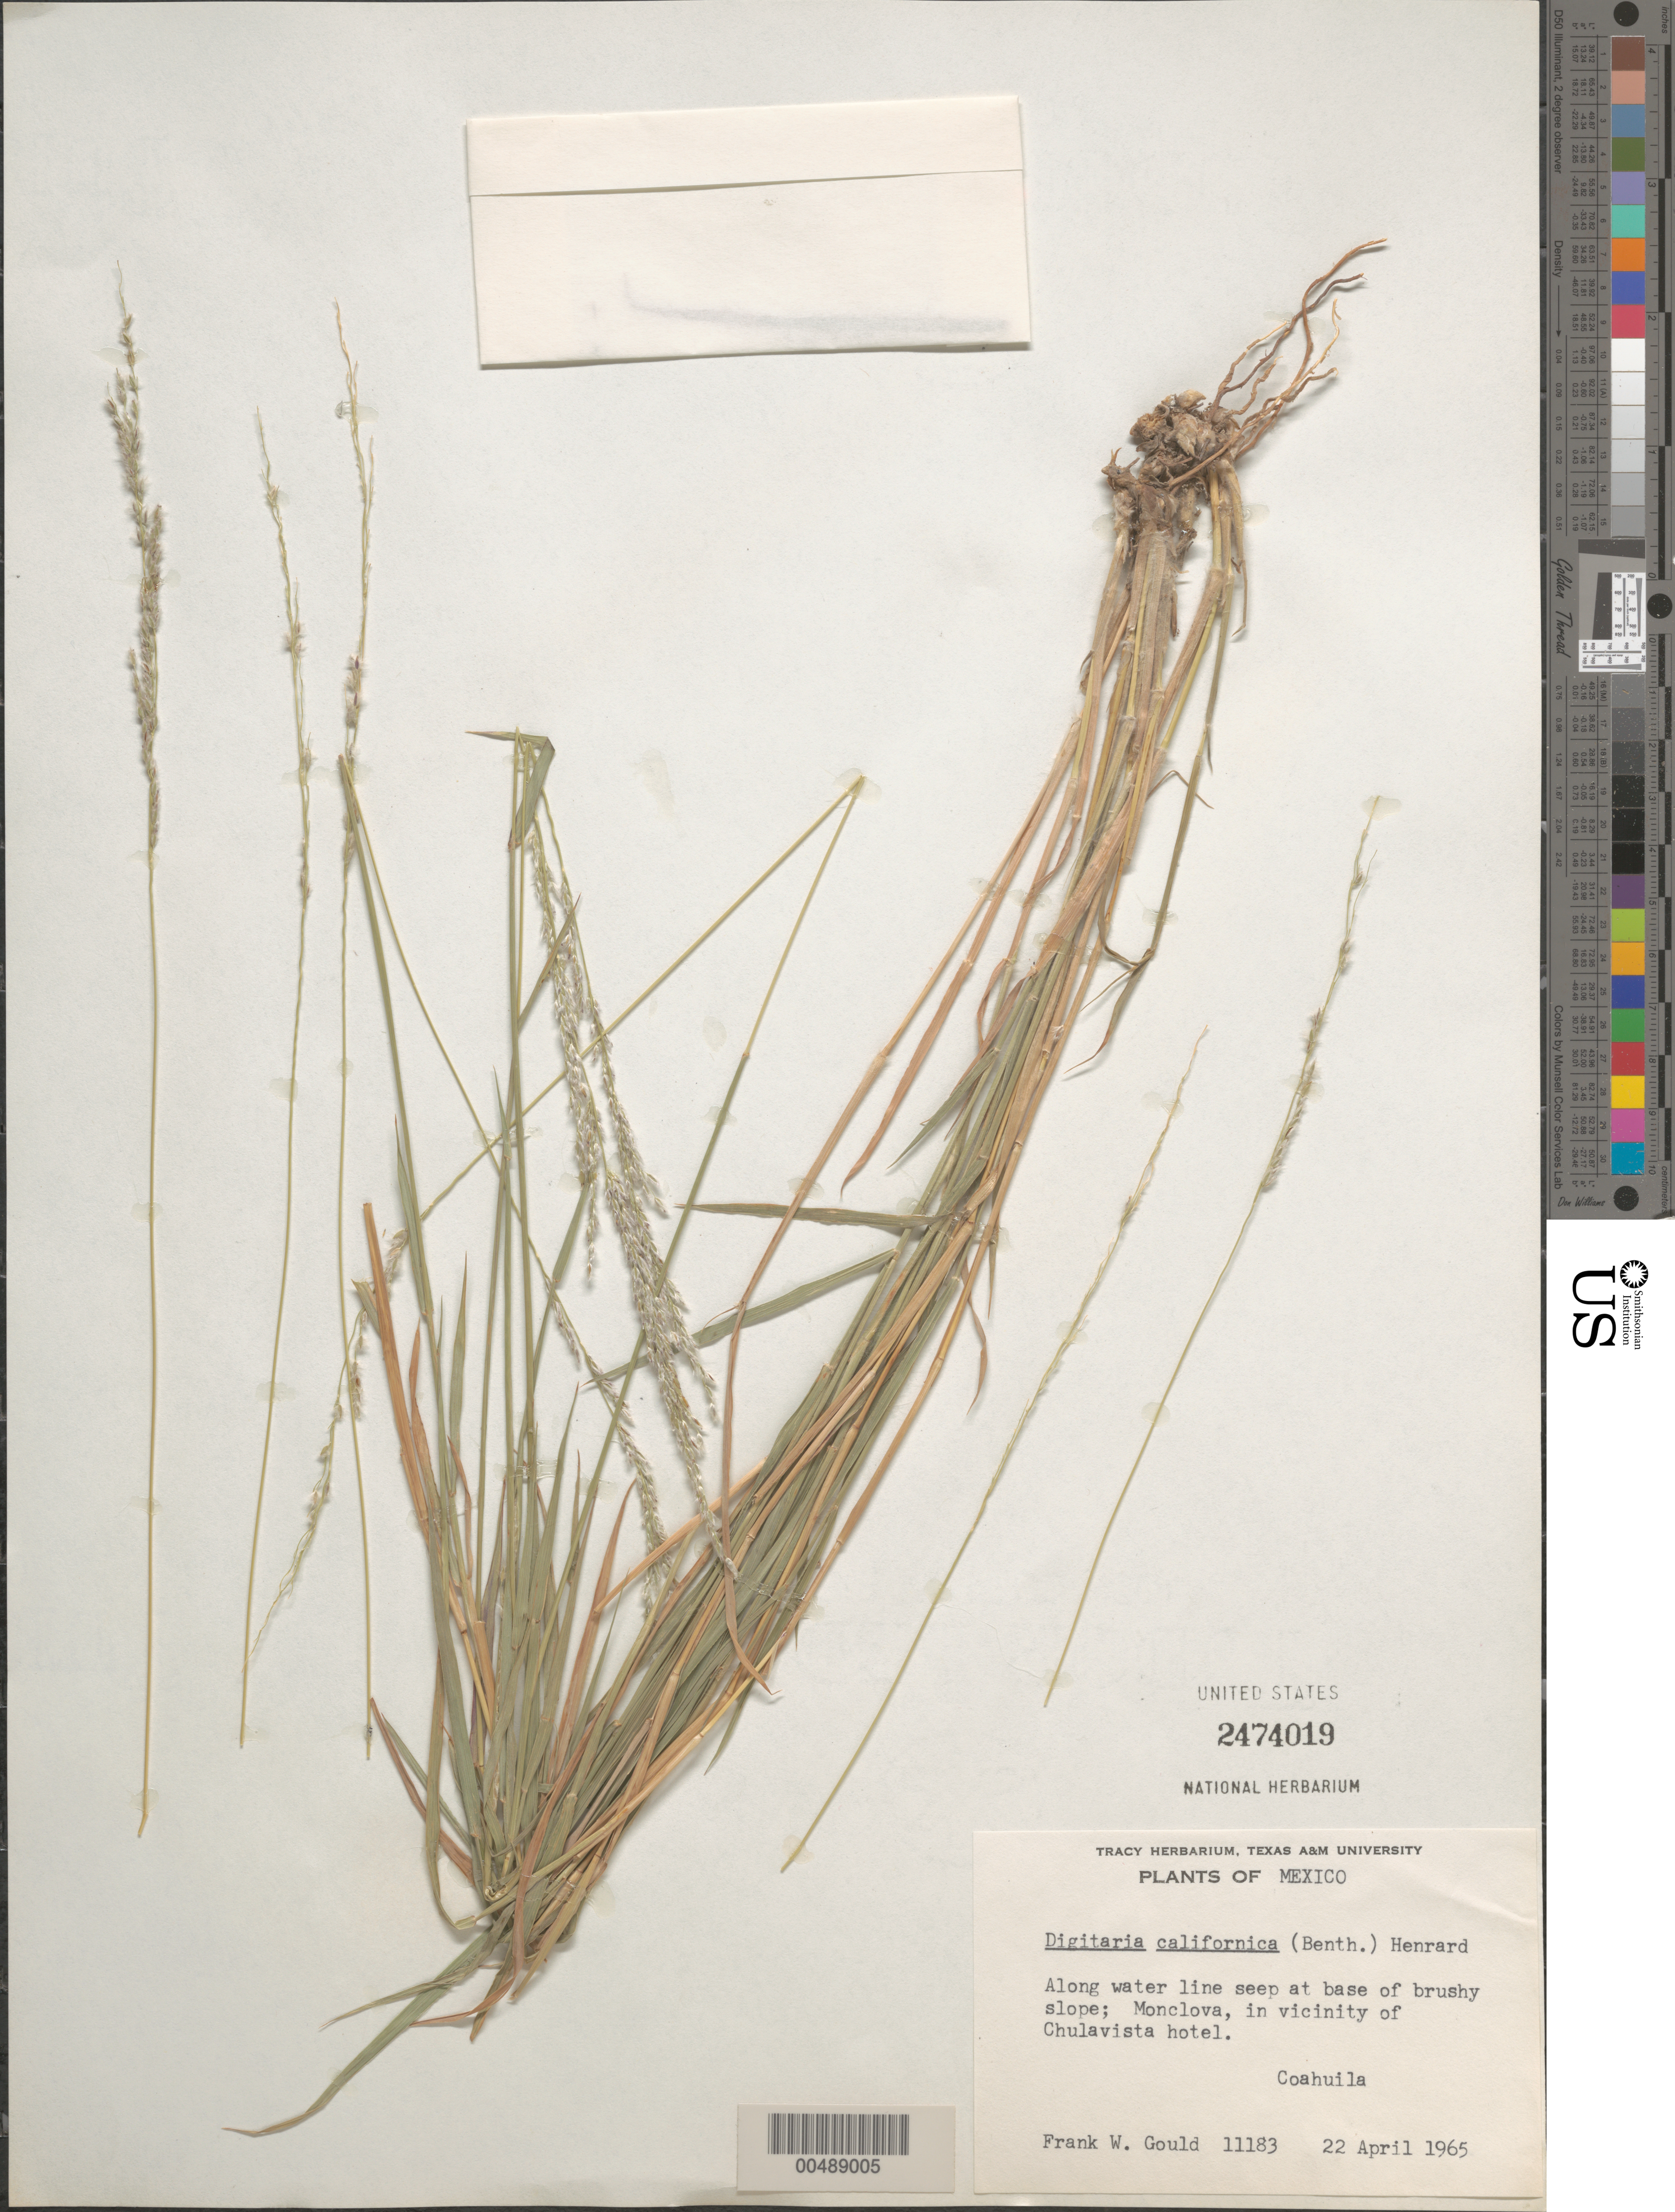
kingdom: Plantae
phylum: Tracheophyta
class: Liliopsida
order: Poales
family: Poaceae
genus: Digitaria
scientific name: Digitaria californica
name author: (Benth.) Henr.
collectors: F. W. Gould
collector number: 11183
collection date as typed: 22 Apr 1965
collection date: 1965-04-22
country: Mexico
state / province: Coahuila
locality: Monclova, in vicinity of Chulavista Hotel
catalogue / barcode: US 2474019